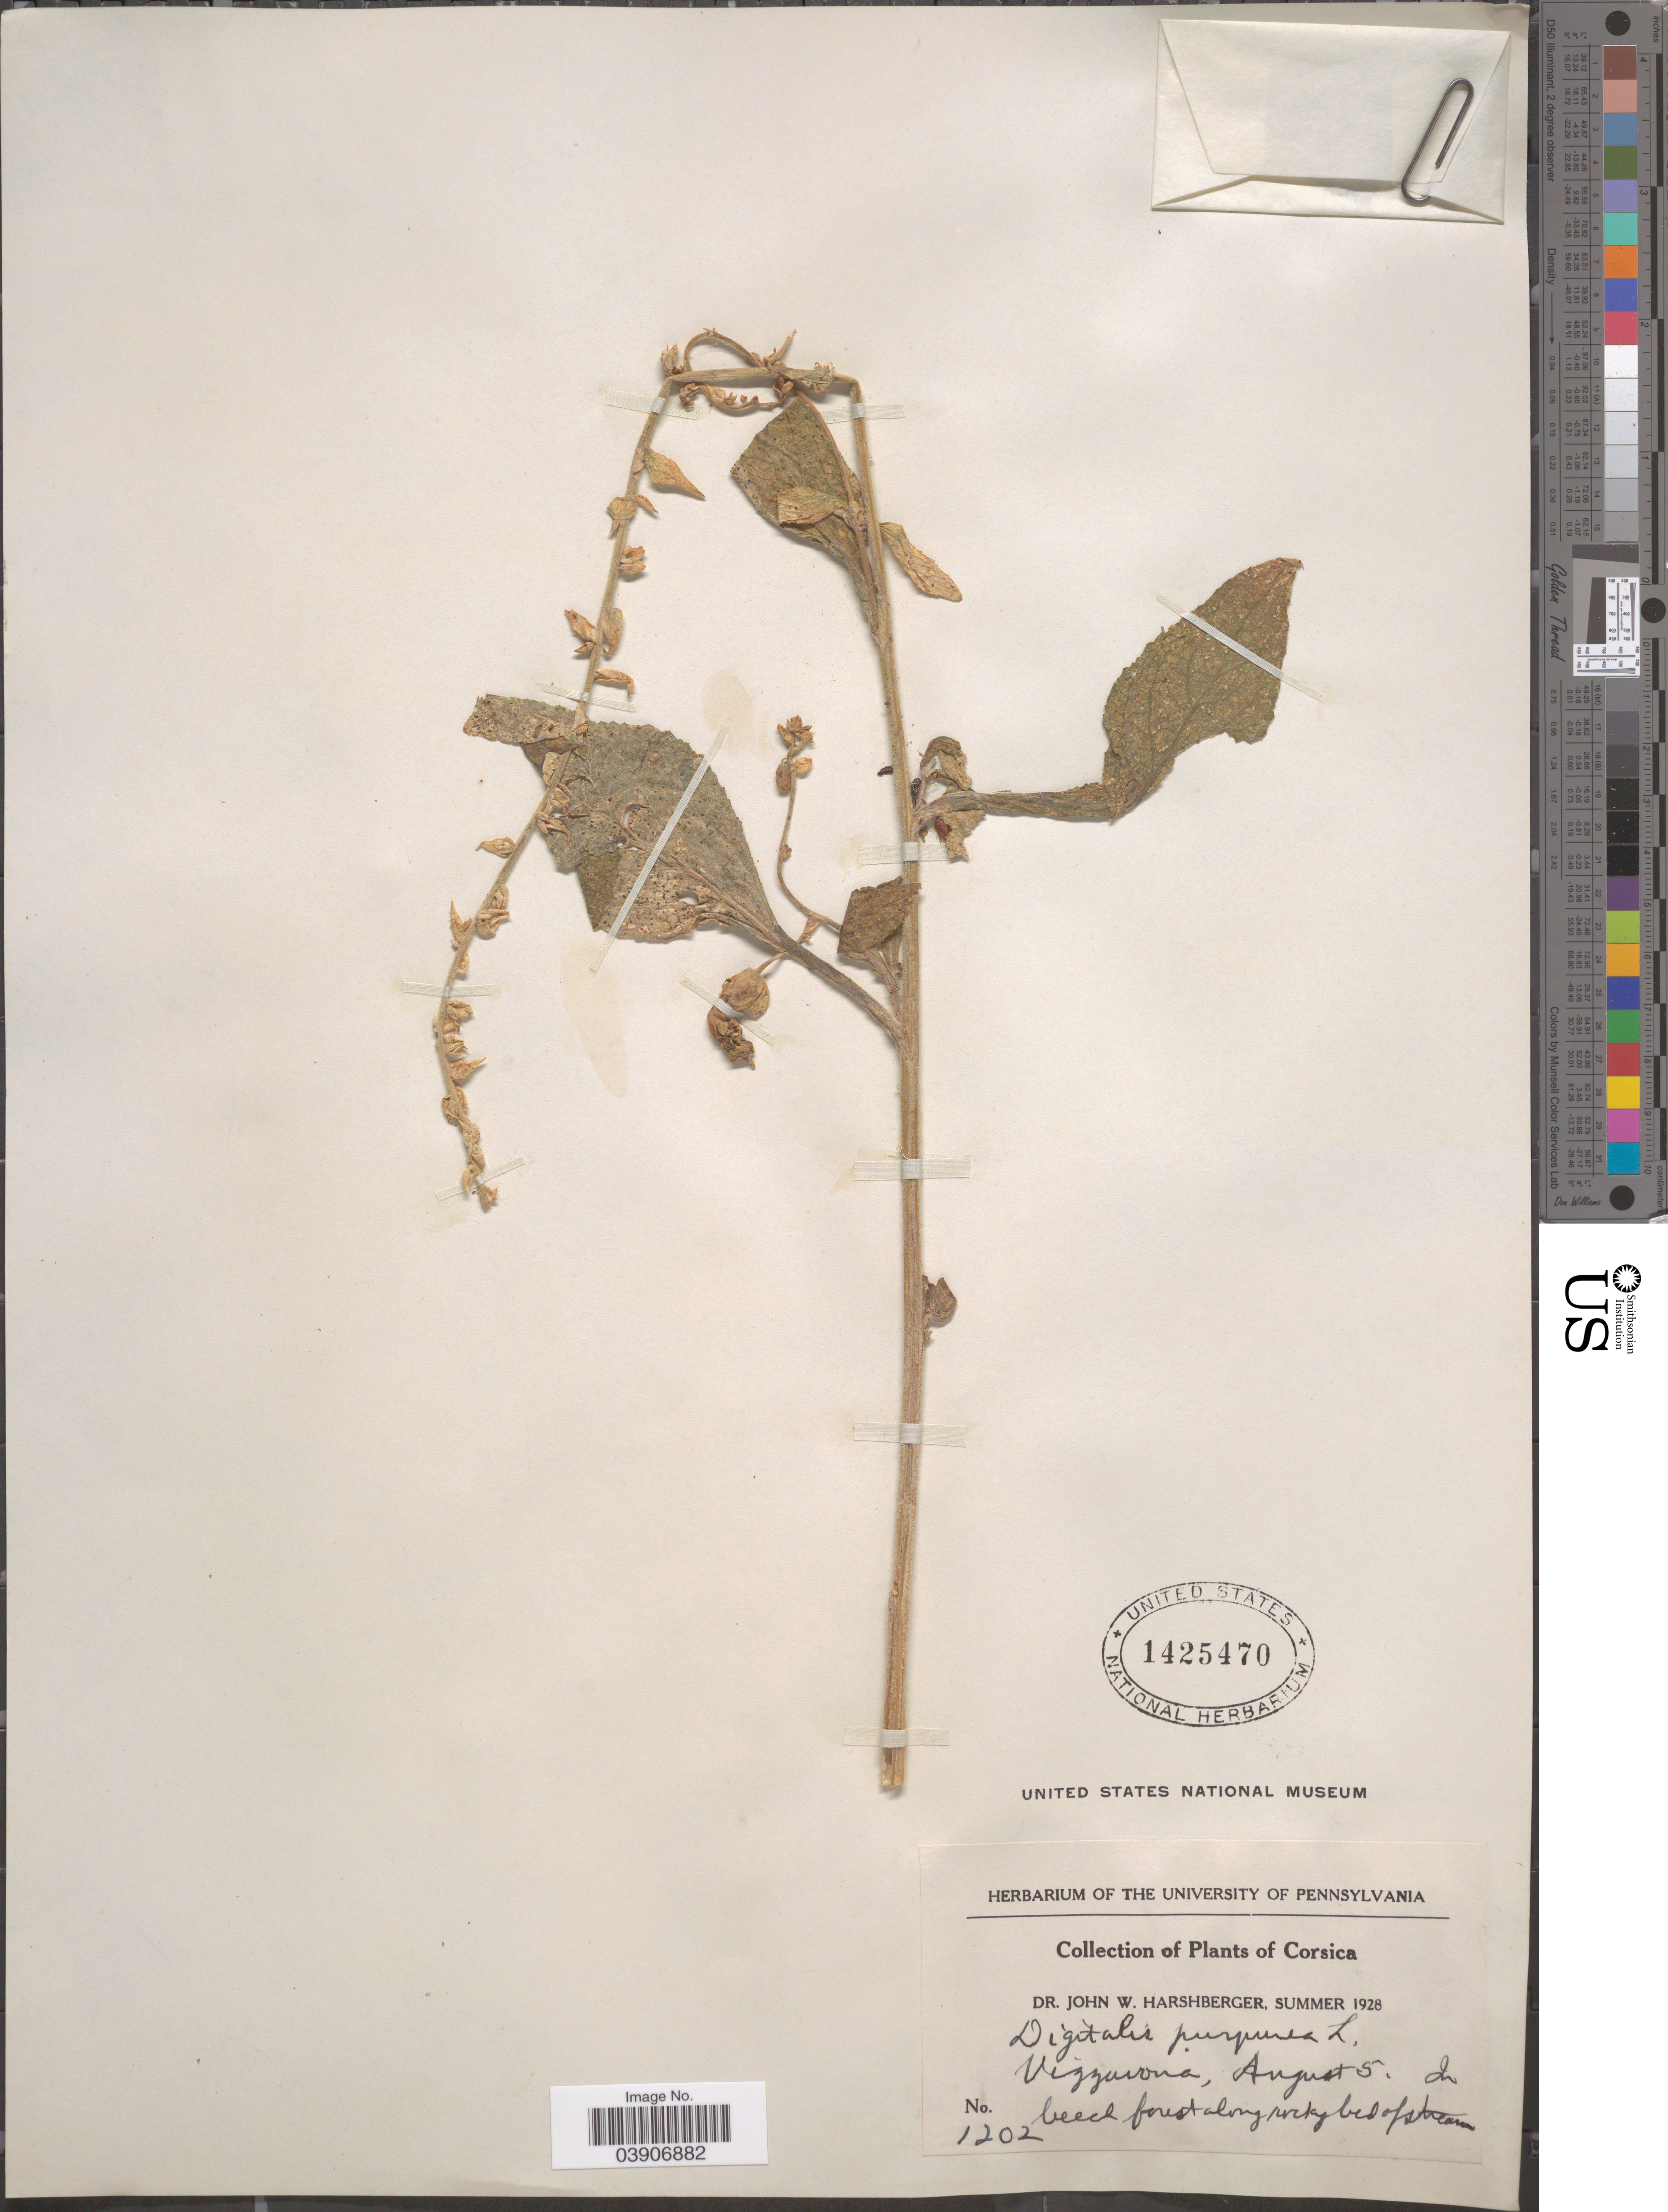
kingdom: Plantae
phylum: Tracheophyta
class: Magnoliopsida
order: Lamiales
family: Plantaginaceae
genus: Digitalis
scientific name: Digitalis purpurea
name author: L.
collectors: J. W. Harshberger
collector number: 1202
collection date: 1928-08-05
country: France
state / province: Corsica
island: Corse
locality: Vizzavona.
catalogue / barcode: US 1425470